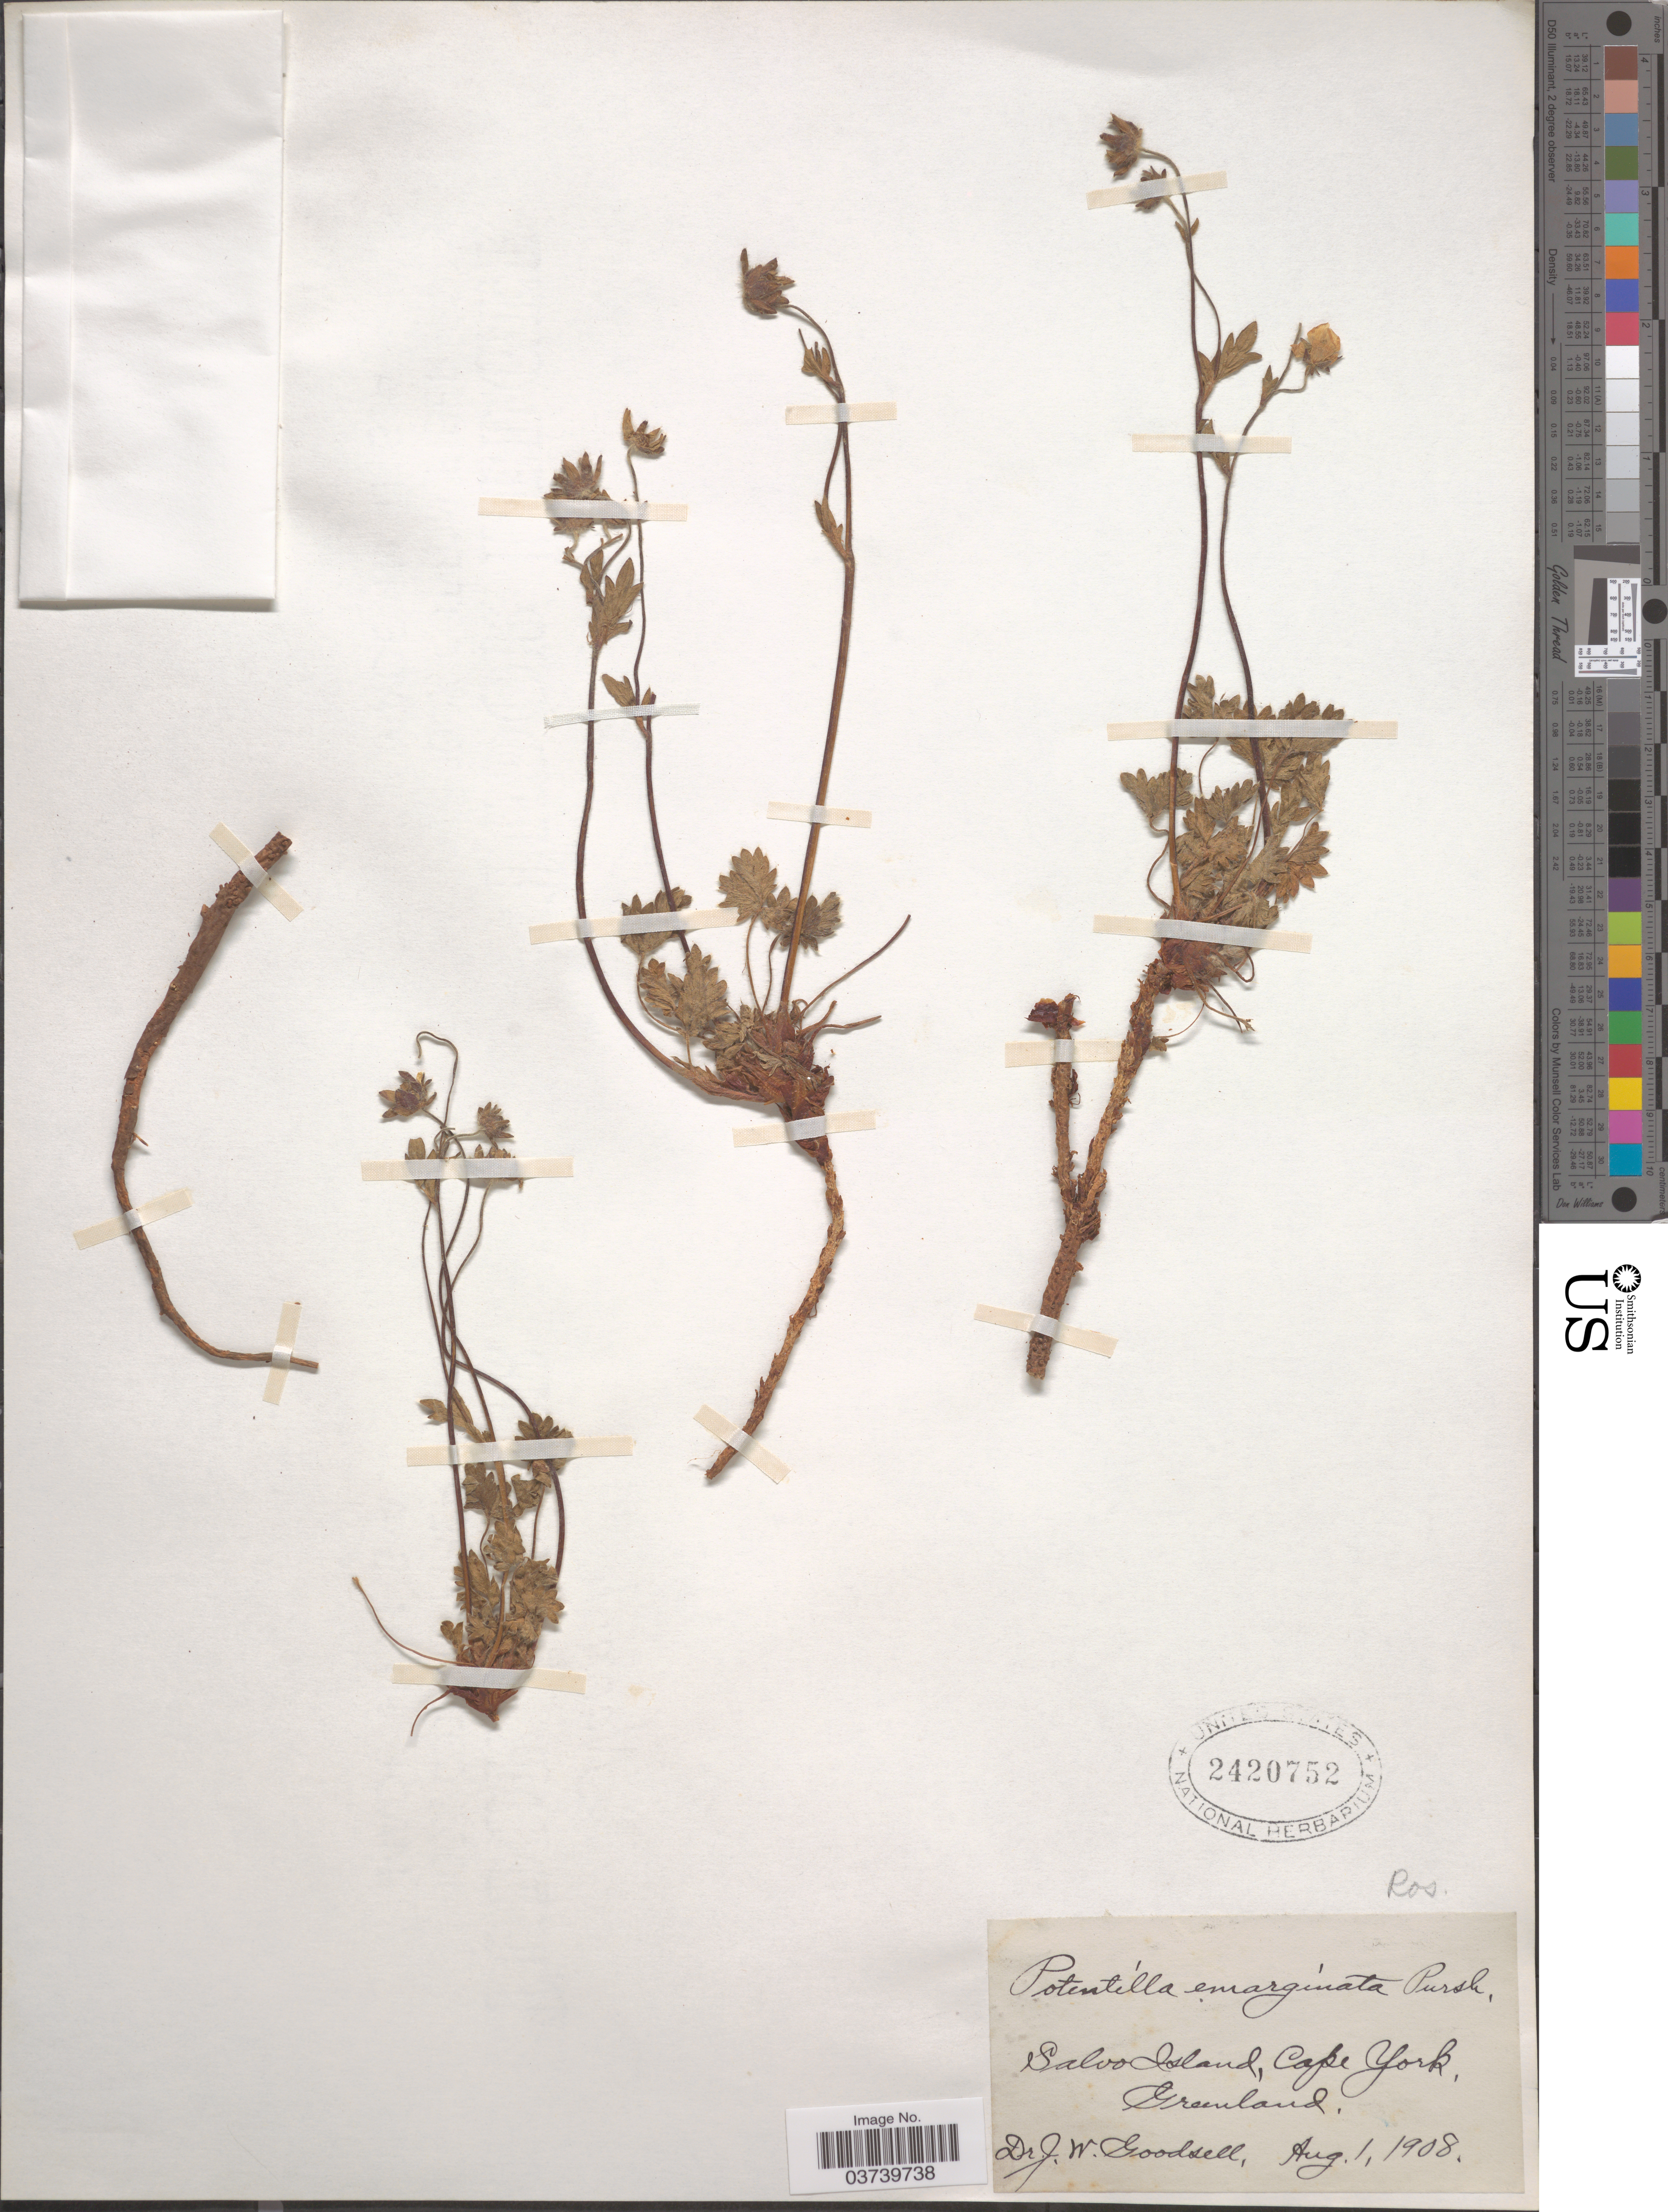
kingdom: Plantae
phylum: Tracheophyta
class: Magnoliopsida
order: Rosales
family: Rosaceae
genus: Potentilla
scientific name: Potentilla hyparctica subsp. hyparctica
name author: Malte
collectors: J. Goodsell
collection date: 1908-08-01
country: Greenland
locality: Salvo Island, Cape York, Greenland.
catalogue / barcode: US 2420752